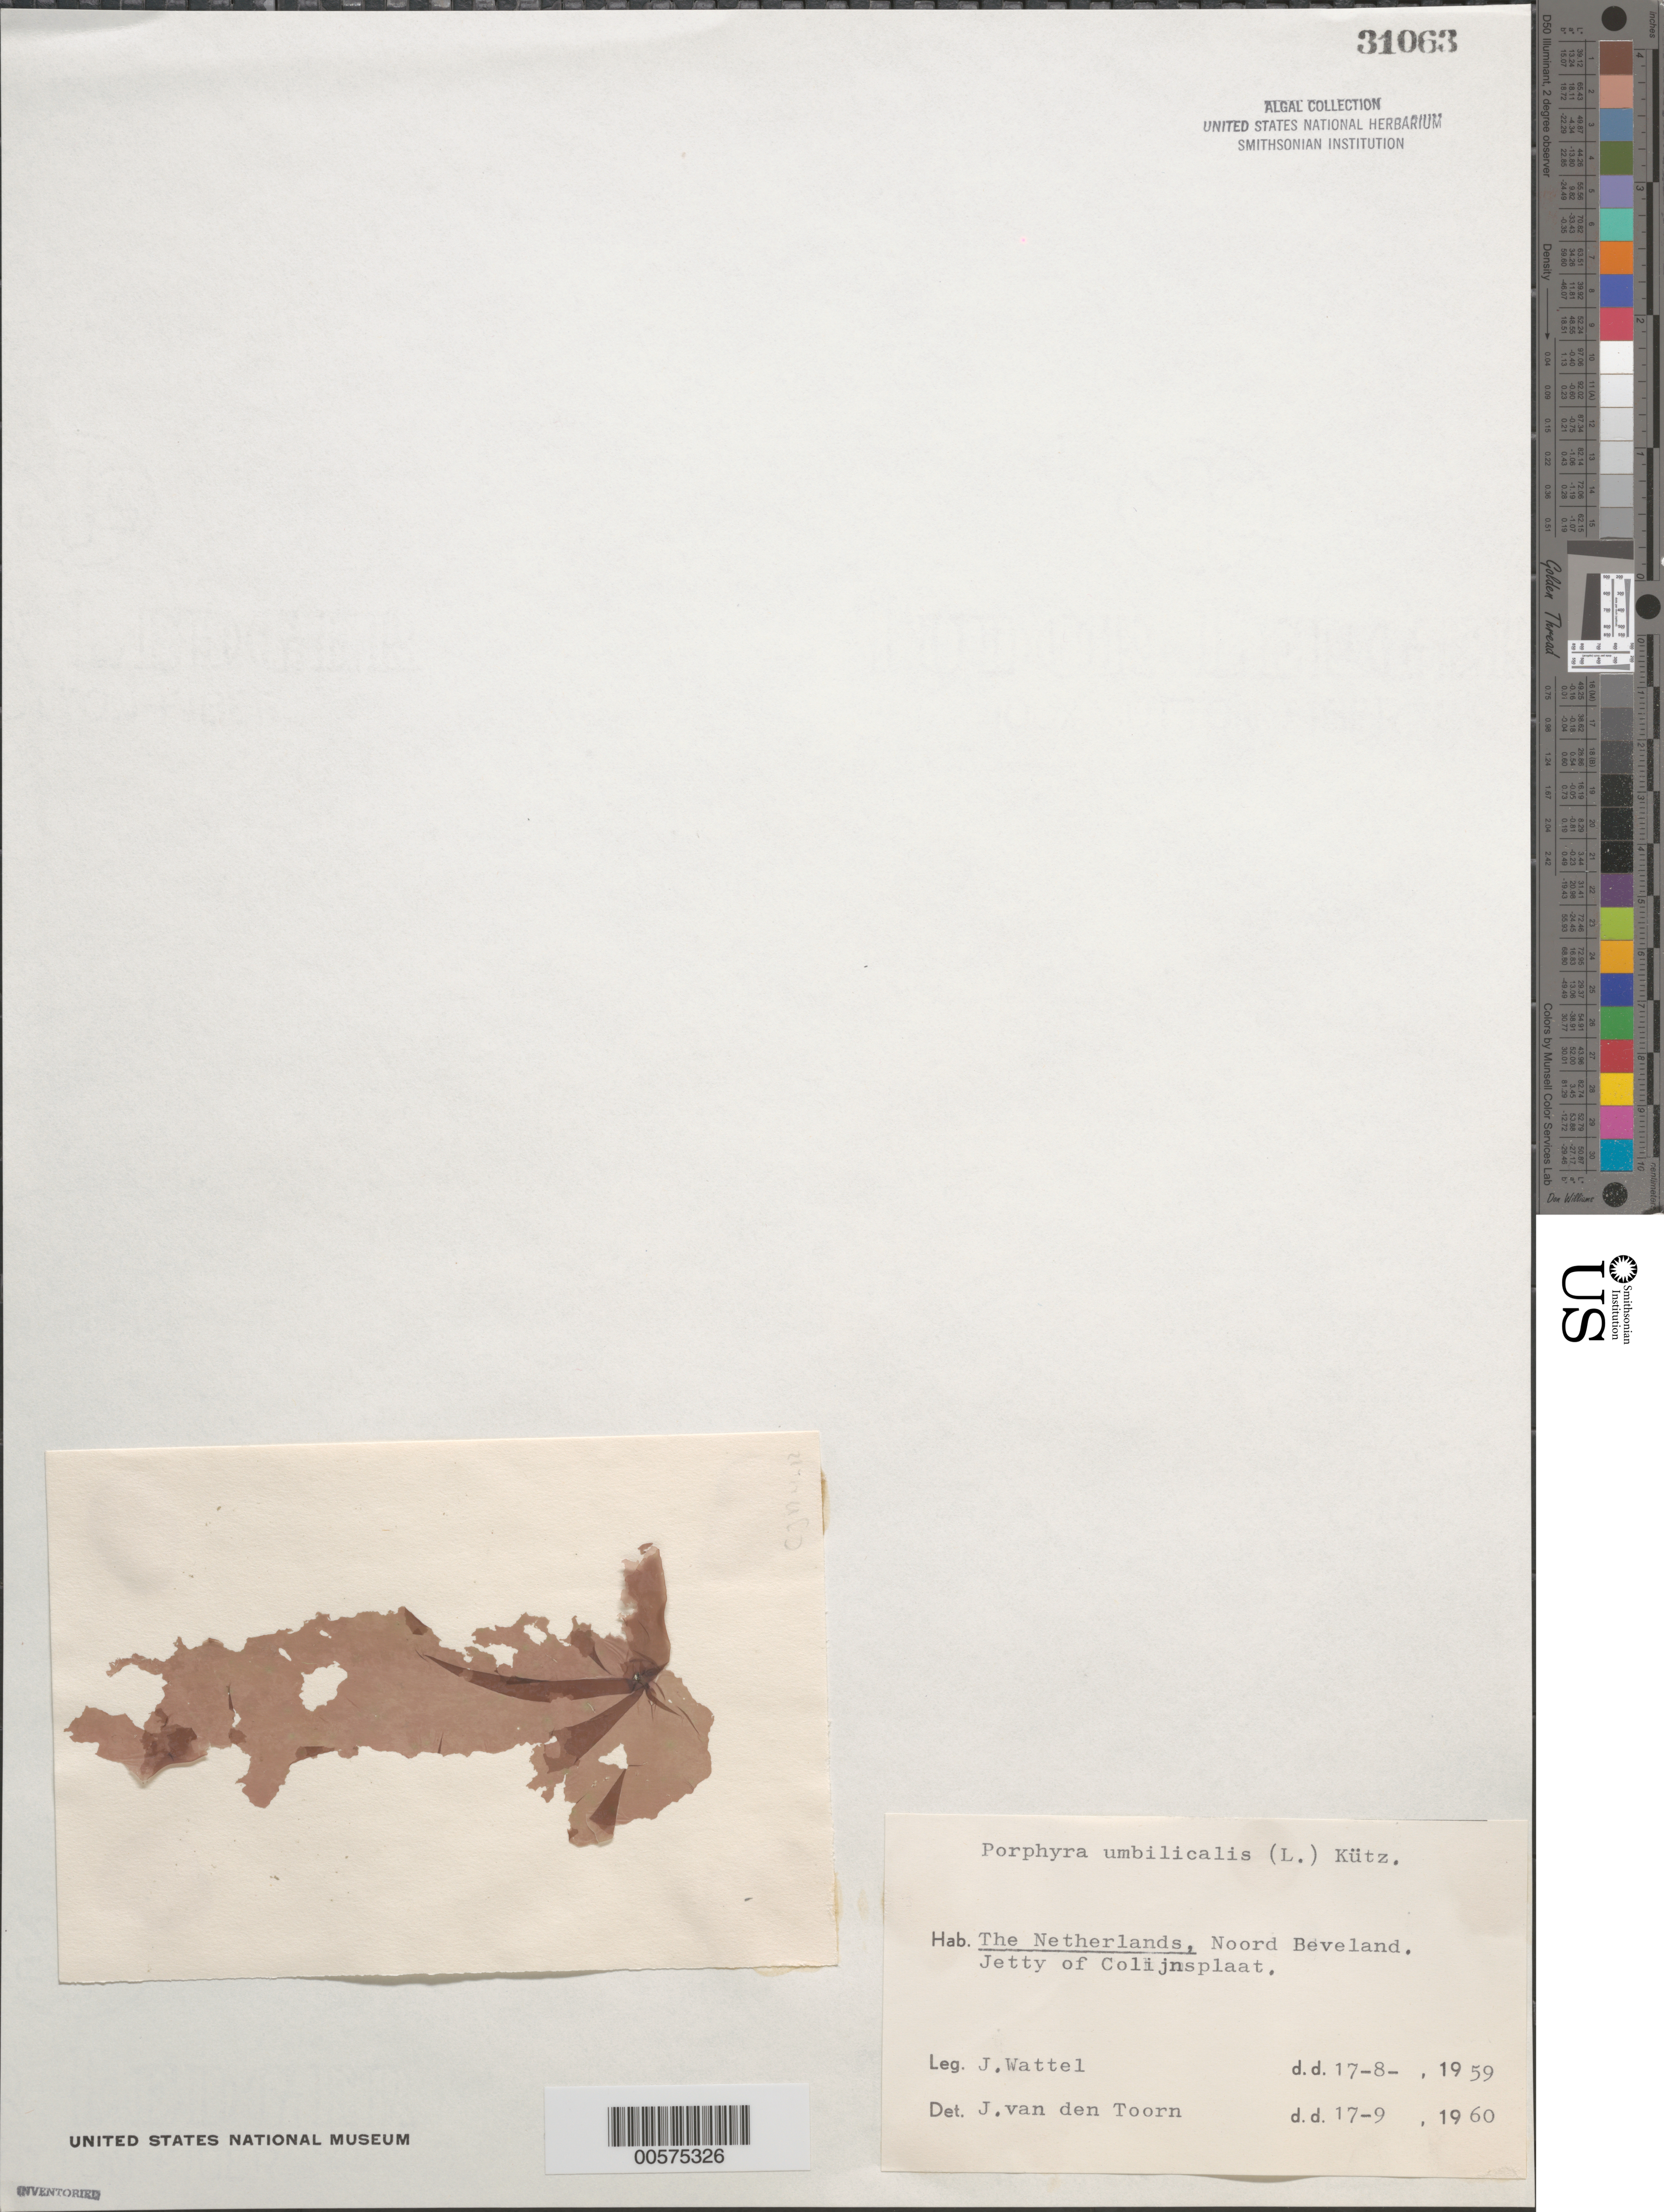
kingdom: Plantae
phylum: Rhodophyta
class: Bangiophyceae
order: Bangiales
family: Bangiaceae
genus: Porphyra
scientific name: Porphyra umbilicalis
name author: Kütz.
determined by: Van Toorn, J. den.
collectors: J. Wattel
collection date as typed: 17 Aug 1959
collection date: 1959-08-17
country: Netherlands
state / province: Zeeland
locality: Colijnsplaat jetty, noord-beveland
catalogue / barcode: US 31063